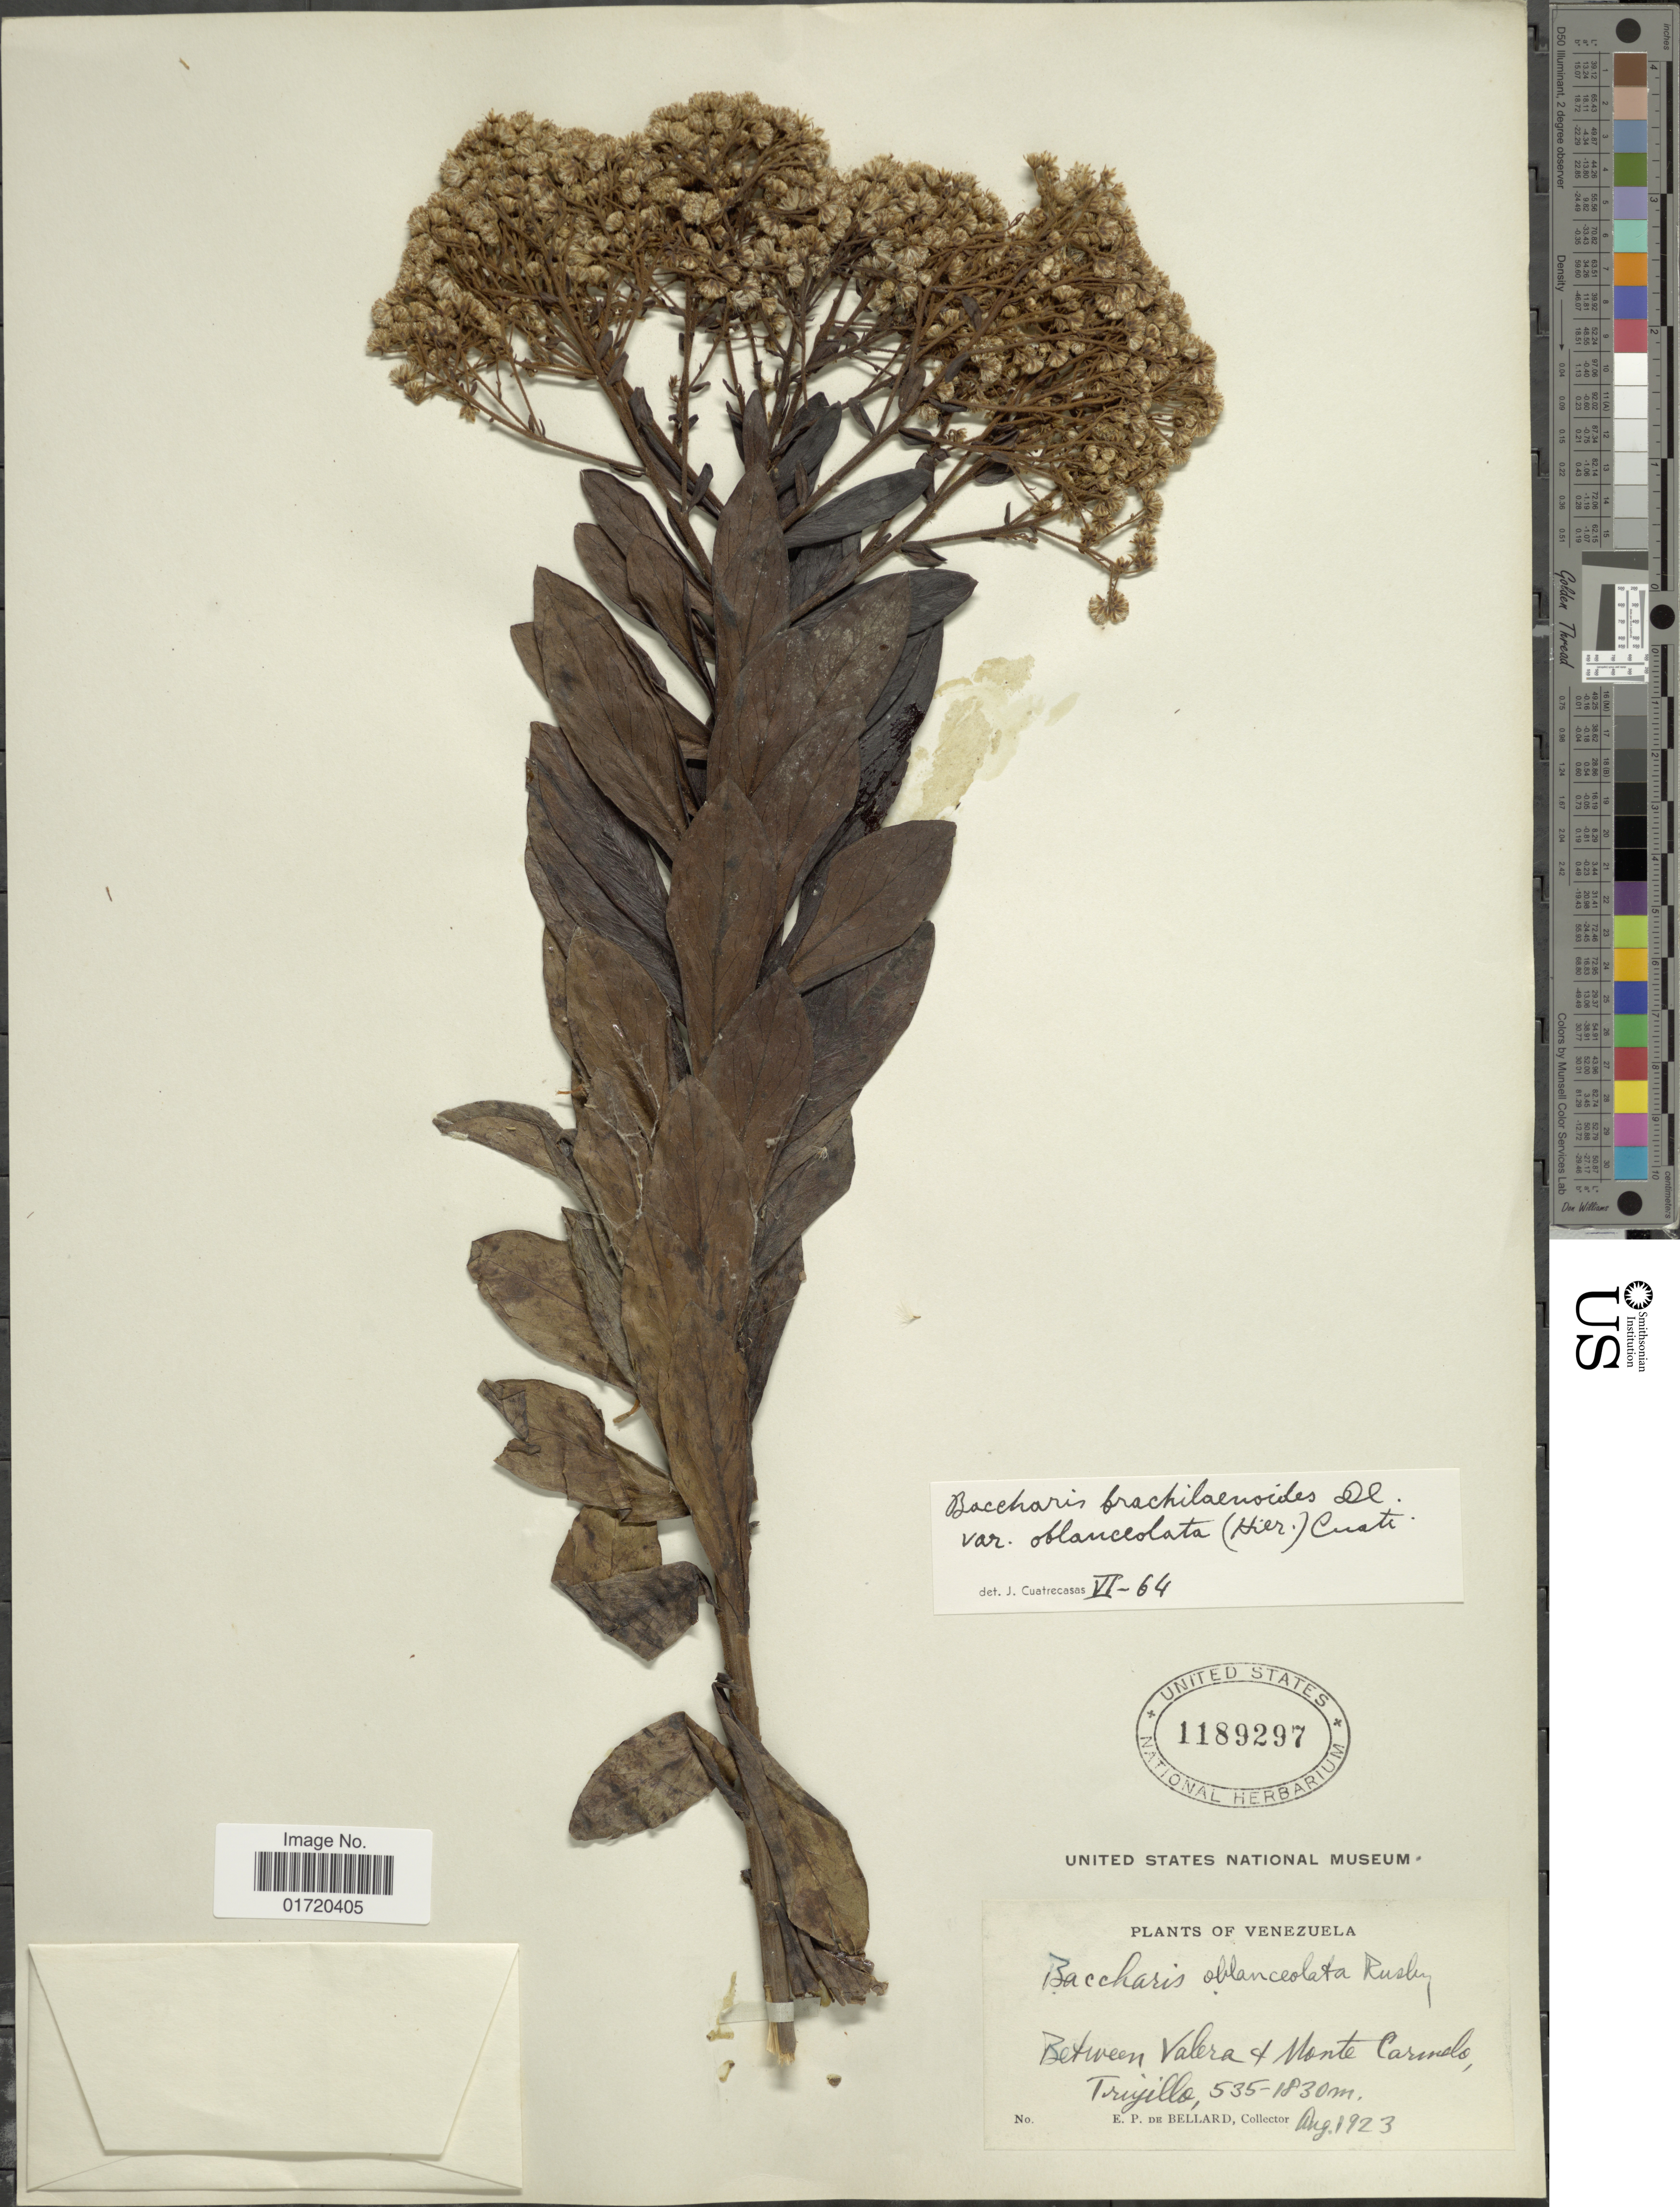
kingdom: Plantae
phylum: Tracheophyta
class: Magnoliopsida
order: Asterales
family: Asteraceae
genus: Baccharis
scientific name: Baccharis brachylaenoides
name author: DC.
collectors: E. de Bellard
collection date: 1923-08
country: Venezuela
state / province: Trujillo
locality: Between Valera + Monte Carmelo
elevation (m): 535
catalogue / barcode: US 1189297